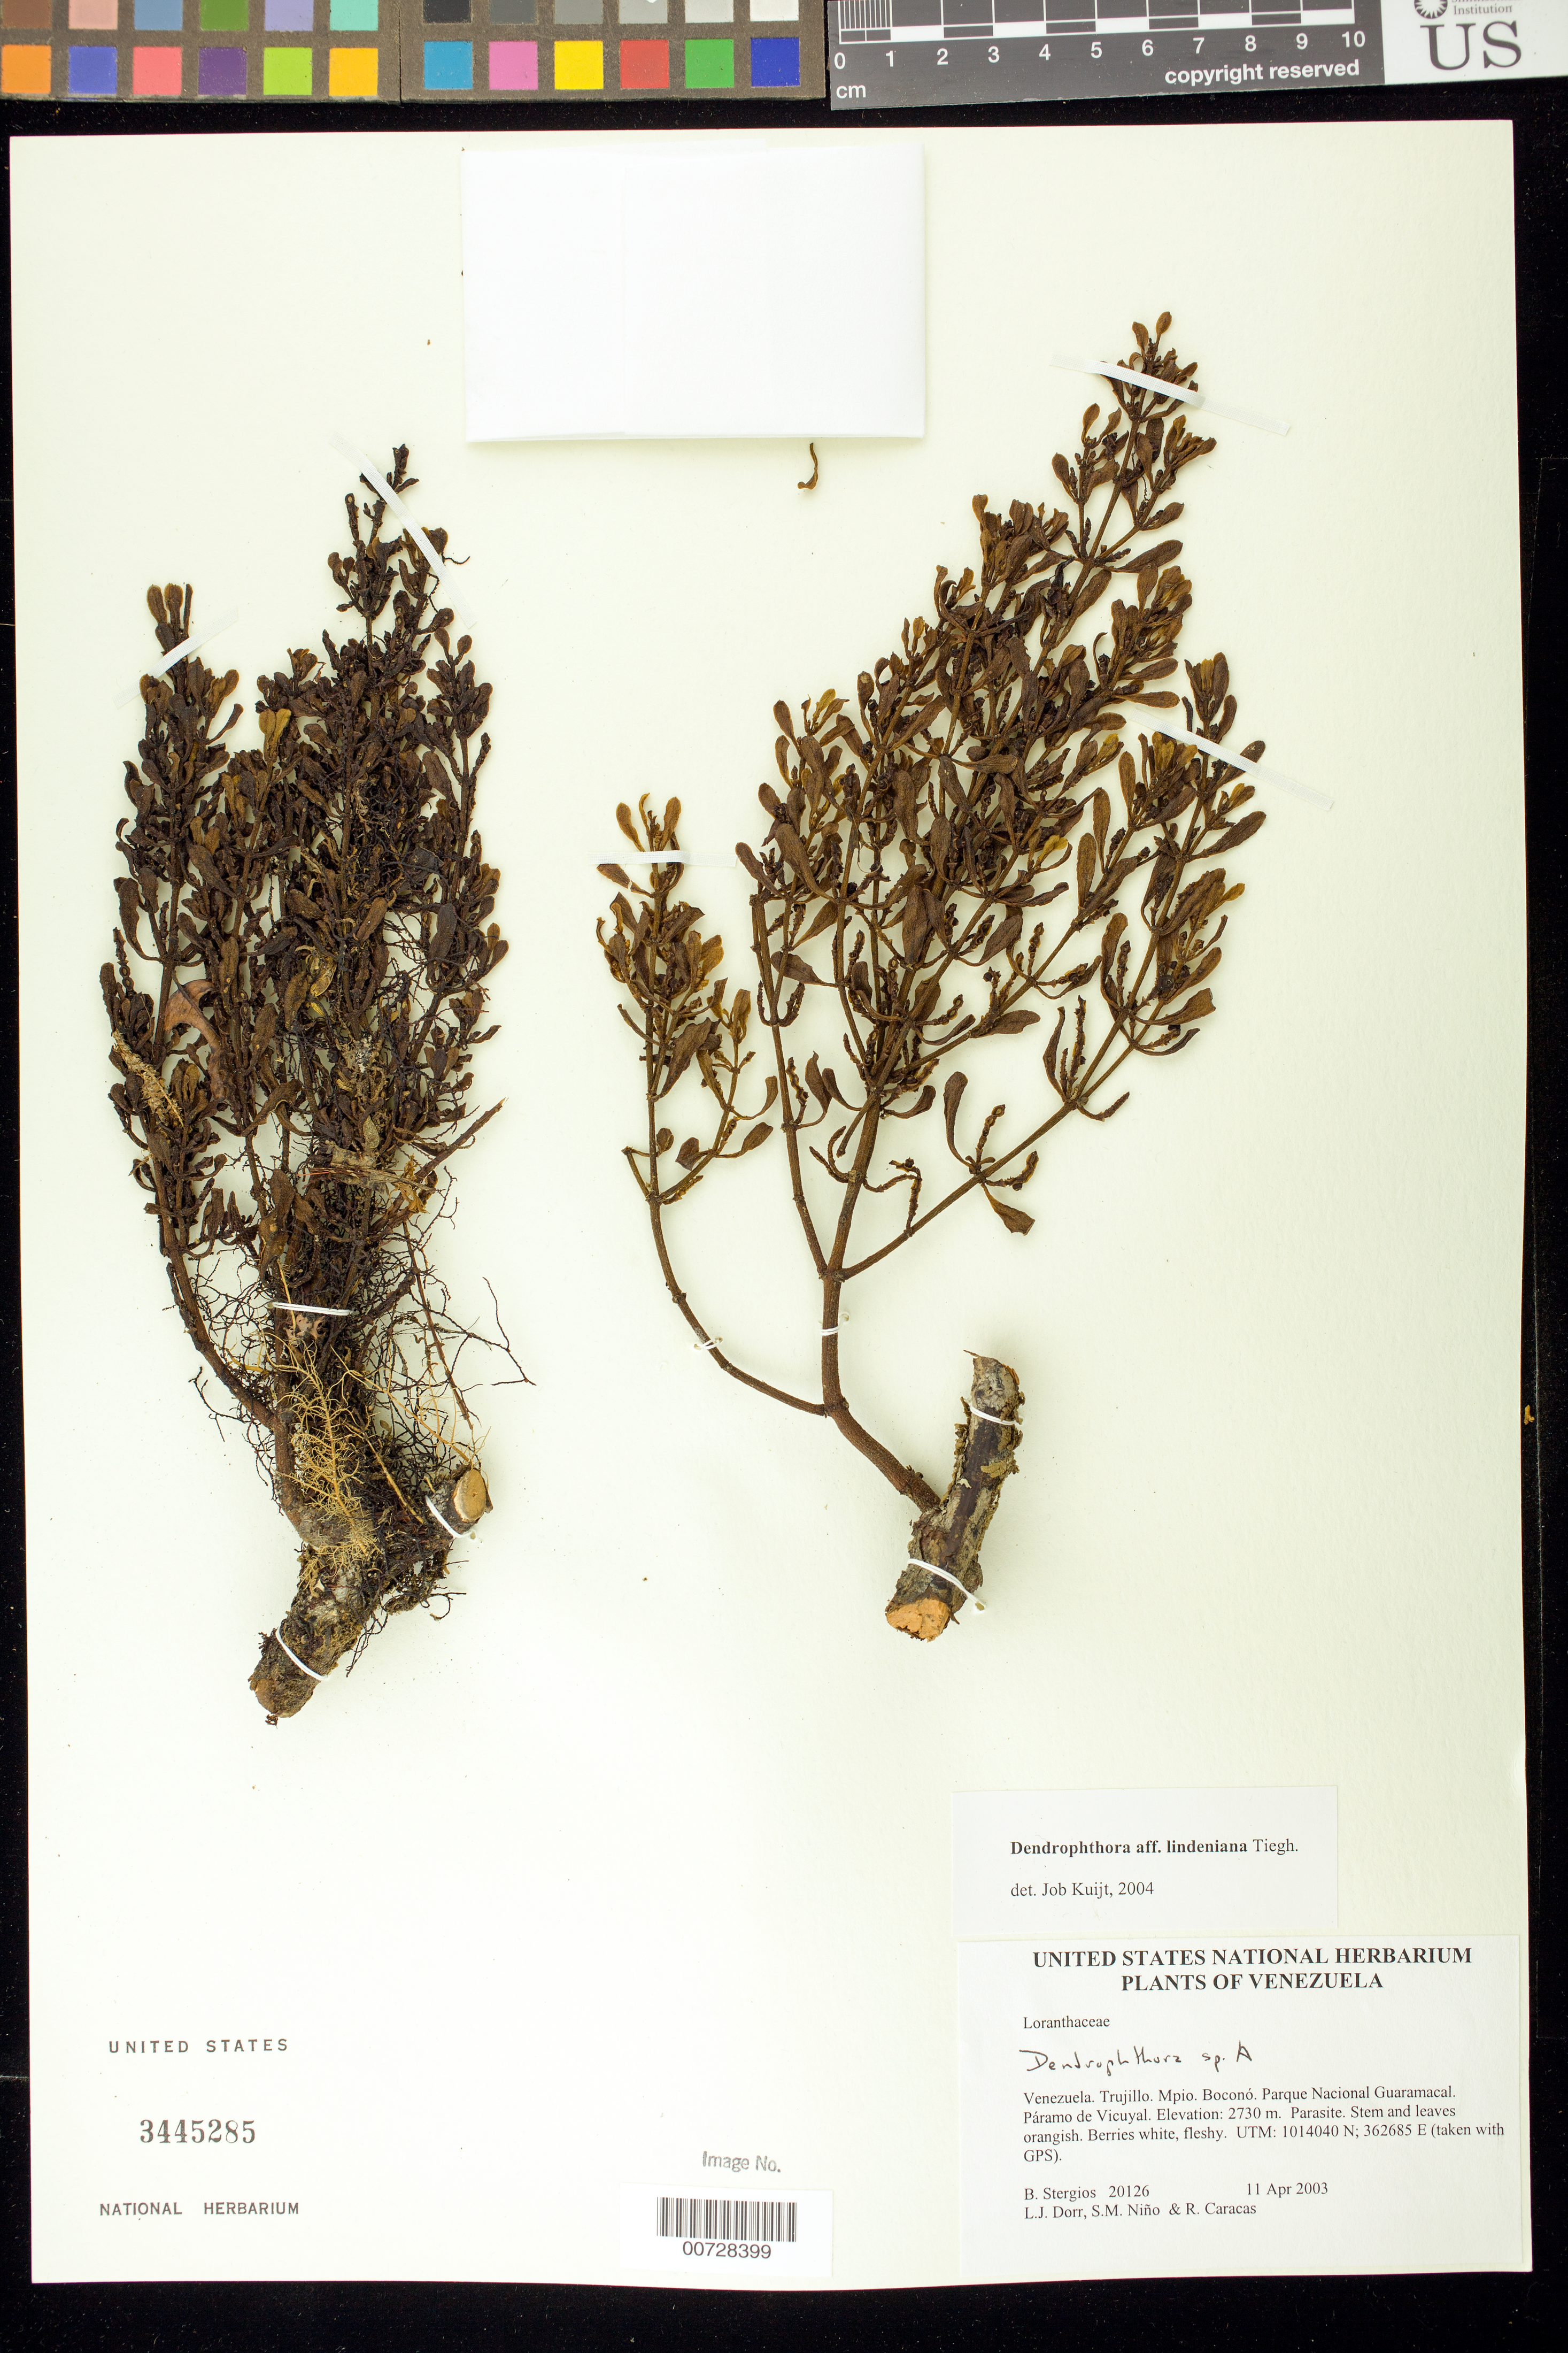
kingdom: Plantae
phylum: Tracheophyta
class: Magnoliopsida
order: Santalales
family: Viscaceae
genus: Dendrophthora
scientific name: Dendrophthora apiculata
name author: Canelón et al.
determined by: Dorr, L. J., (BOT), Smithsonian Institution - National Museum of Natural History (UNITED STATES)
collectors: B. G. Stergios, L. J. Dorr, S. M. Niño & R. Caracas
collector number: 20126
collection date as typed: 11 Apr 2003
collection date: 2003-04-11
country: Venezuela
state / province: Trujillo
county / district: Boconó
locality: Parque Nacional Guaramacal. Páramo de Vicuyal.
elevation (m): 2730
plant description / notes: F, MO, NY, PORT, US, UVIC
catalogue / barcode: US 3445285